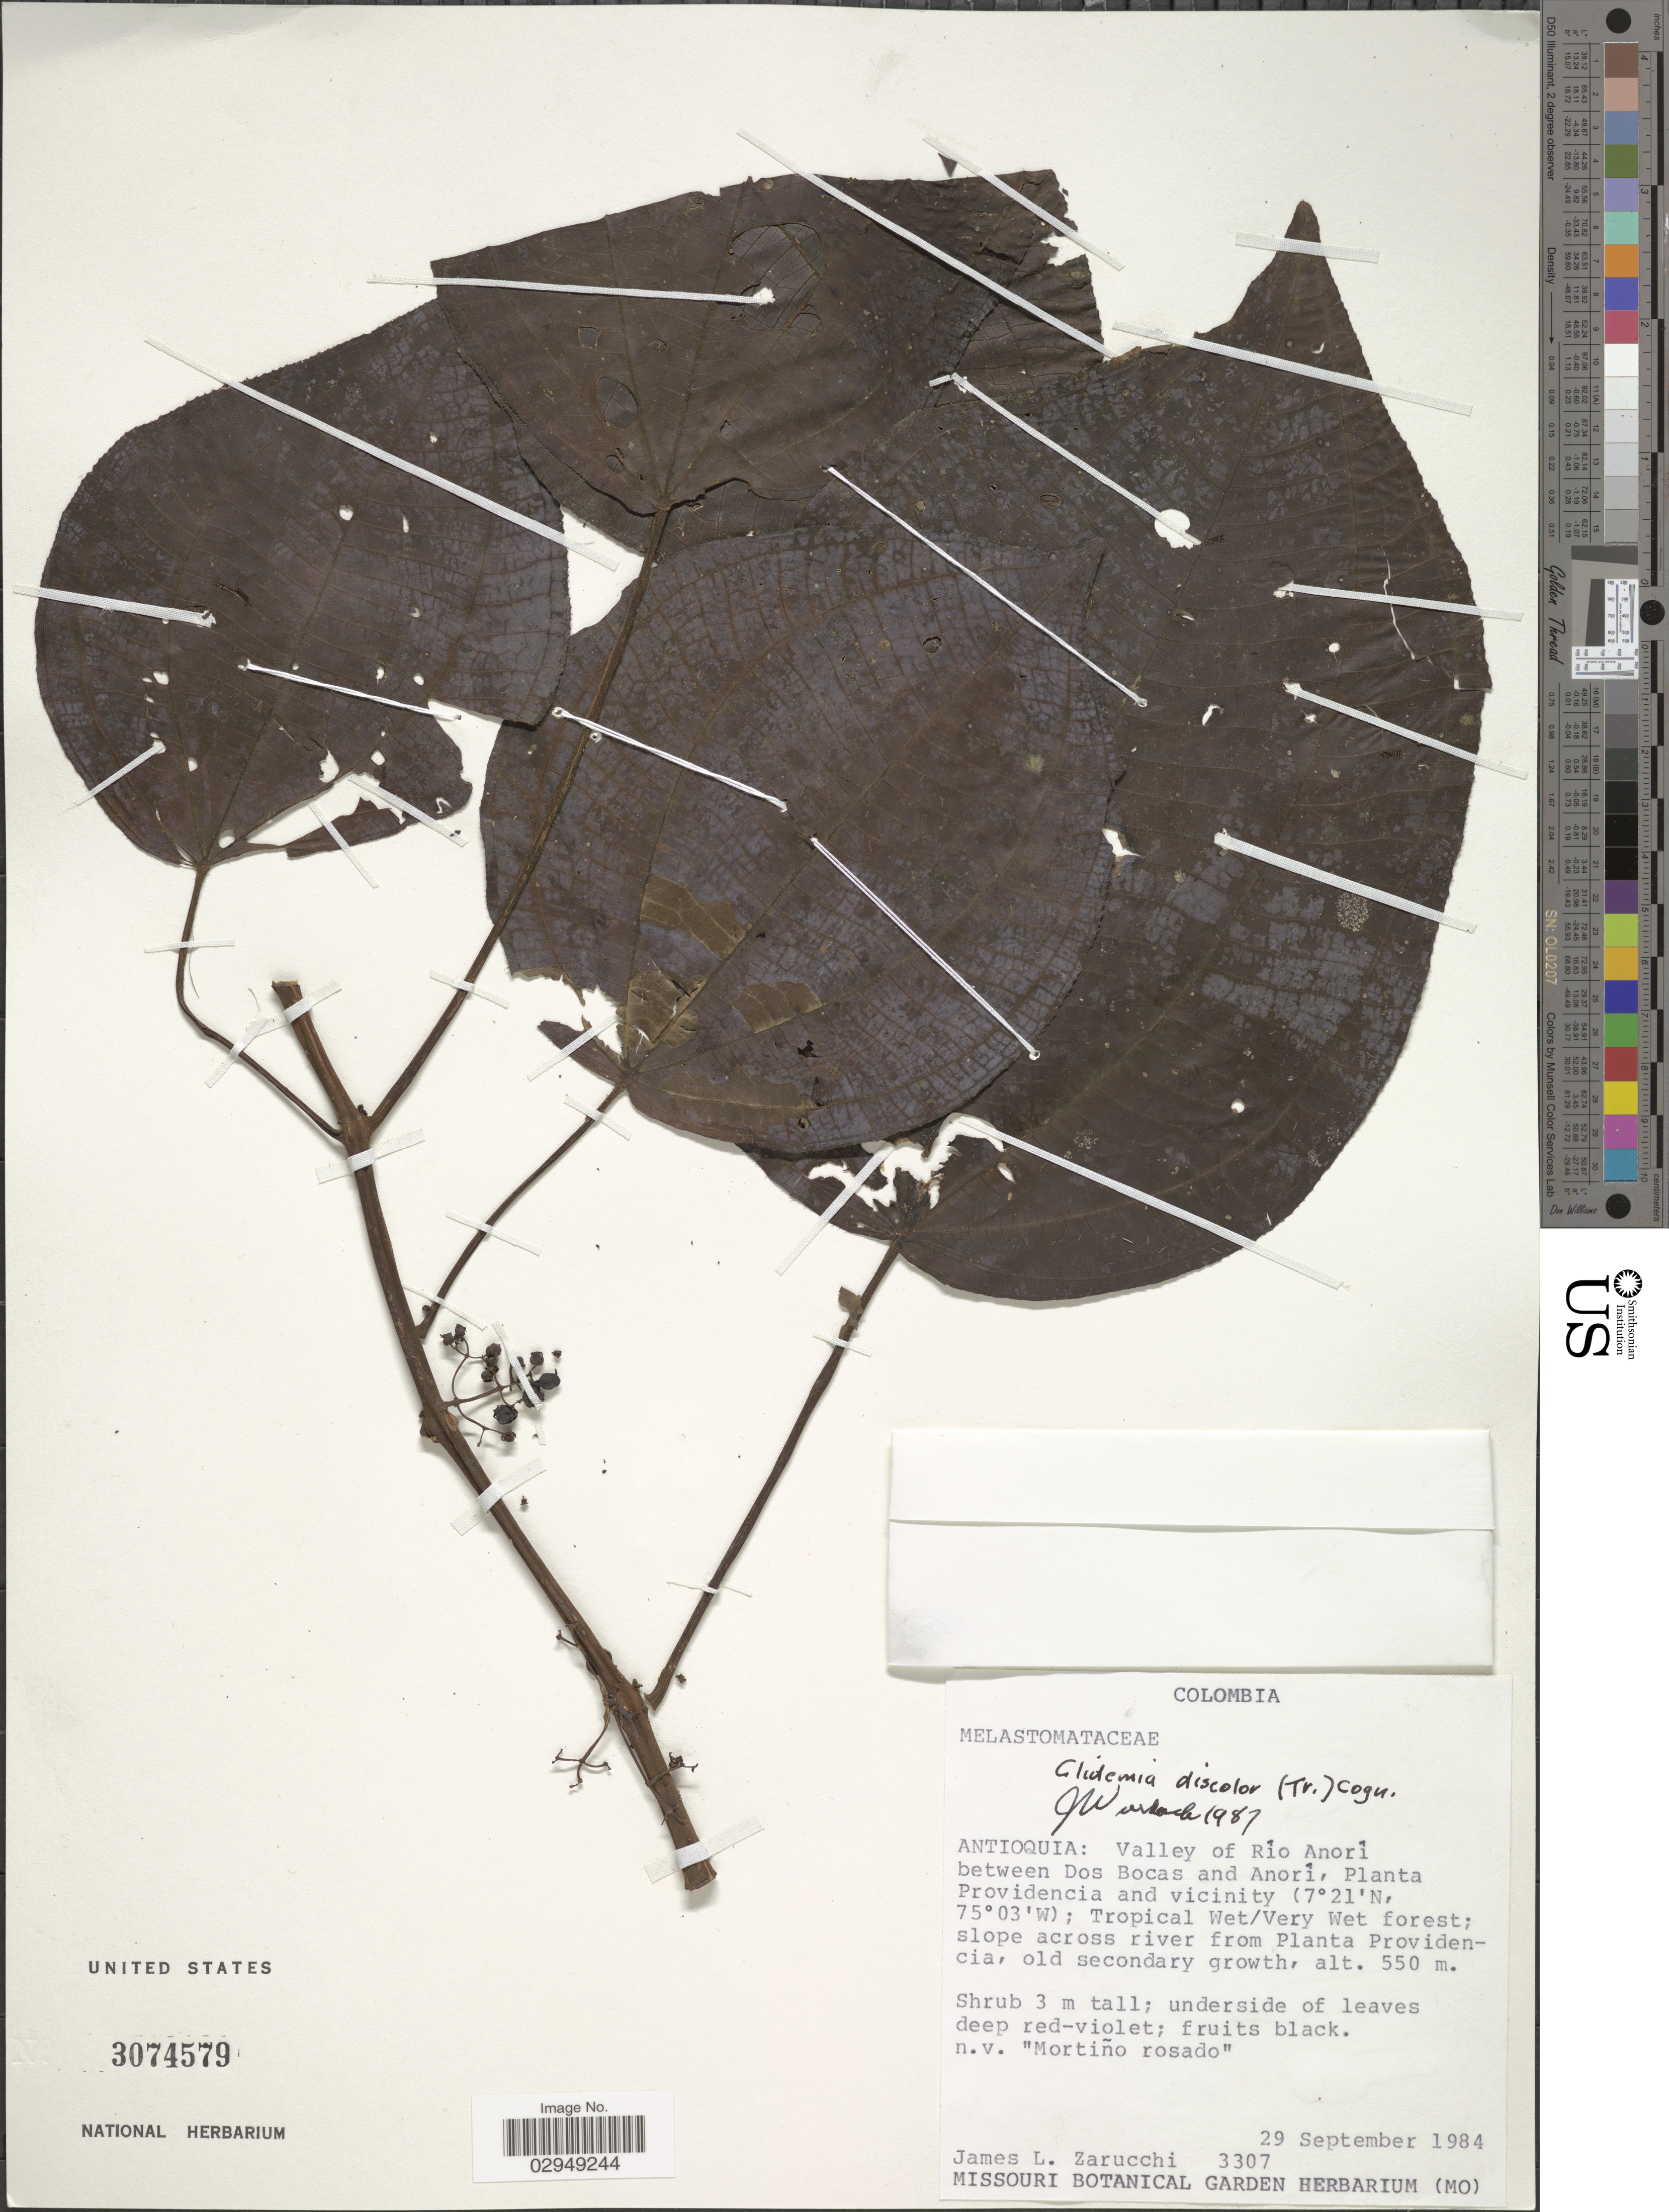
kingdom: Plantae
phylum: Tracheophyta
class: Magnoliopsida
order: Myrtales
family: Melastomataceae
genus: Clidemia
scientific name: Clidemia discolor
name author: (Triana) Cogn.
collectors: J. L. Zarucchi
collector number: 3307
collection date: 1984-09-29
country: Colombia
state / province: Antioquia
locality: Valley of Río Anorí between Dos Bocas and Anorí, Planta Providencia and vicinity.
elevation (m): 550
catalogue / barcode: US 3074579